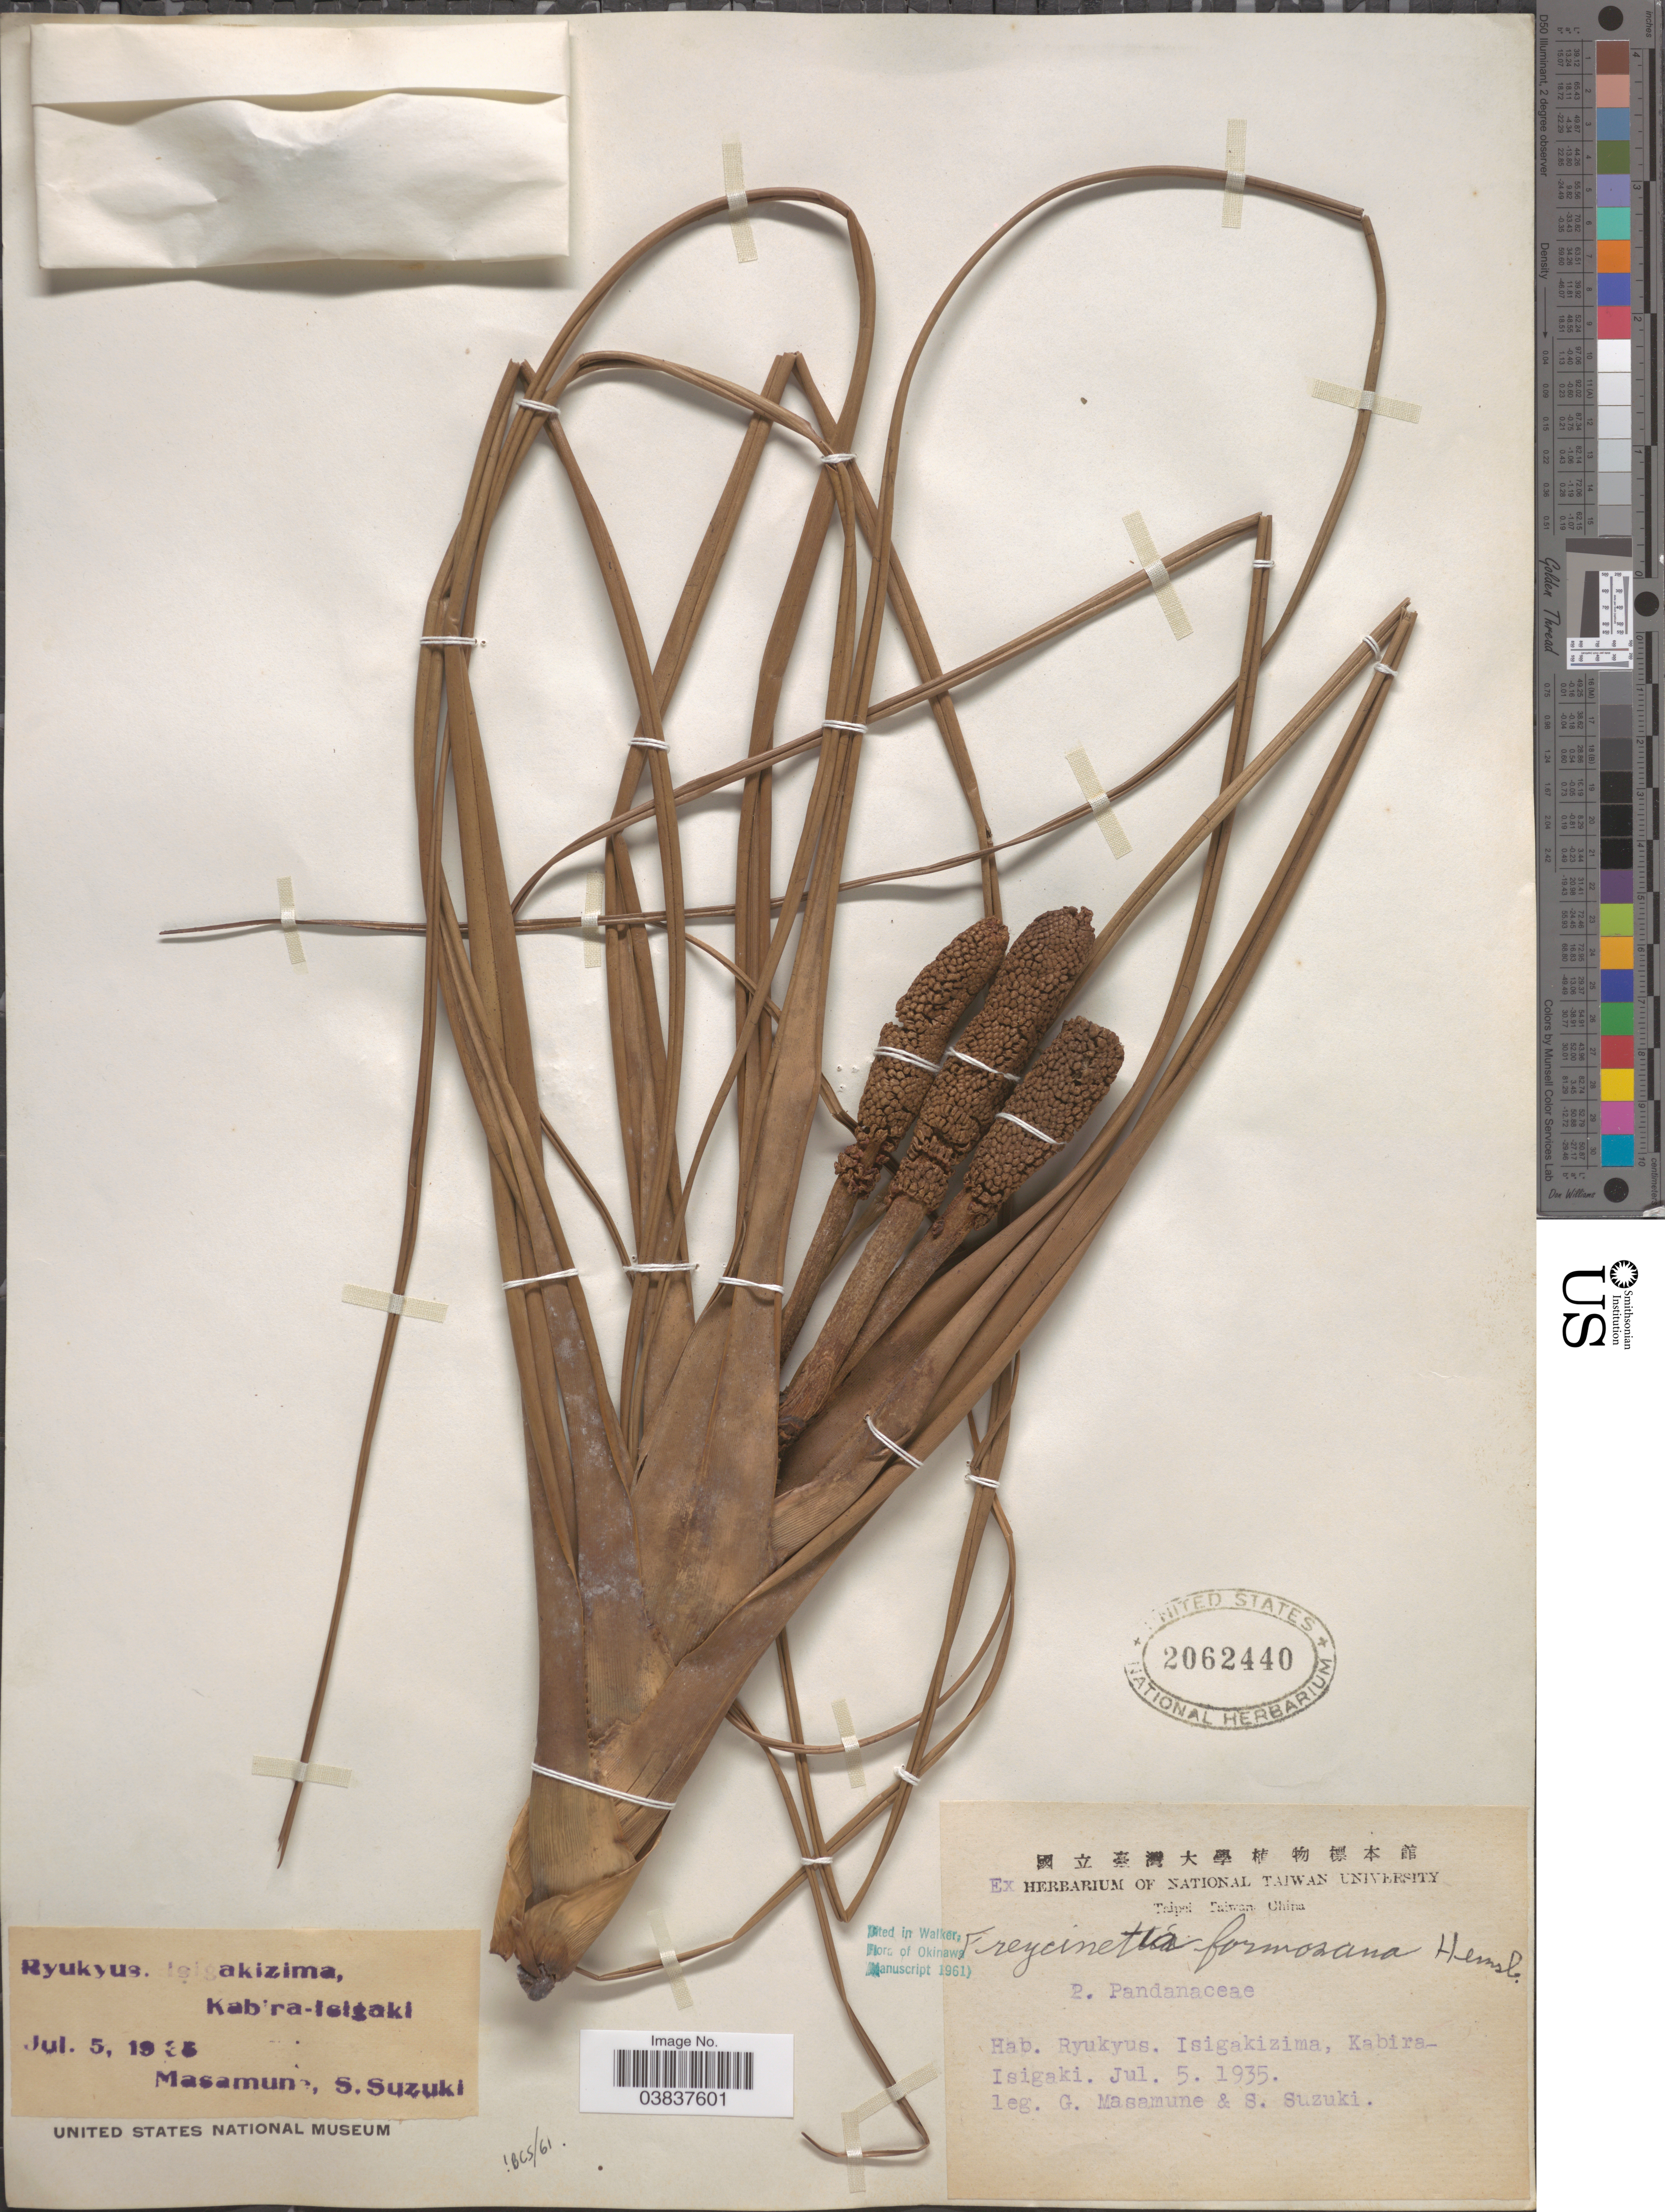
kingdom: Plantae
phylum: Tracheophyta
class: Liliopsida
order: Pandanales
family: Pandanaceae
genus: Freycinetia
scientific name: Freycinetia formosana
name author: Hemsl.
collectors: G. Masamune & S. Suzuki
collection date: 1935-07-05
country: Japan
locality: Ryukyus. Isigakizima, Kabira-Isigaki.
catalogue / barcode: US 2062440